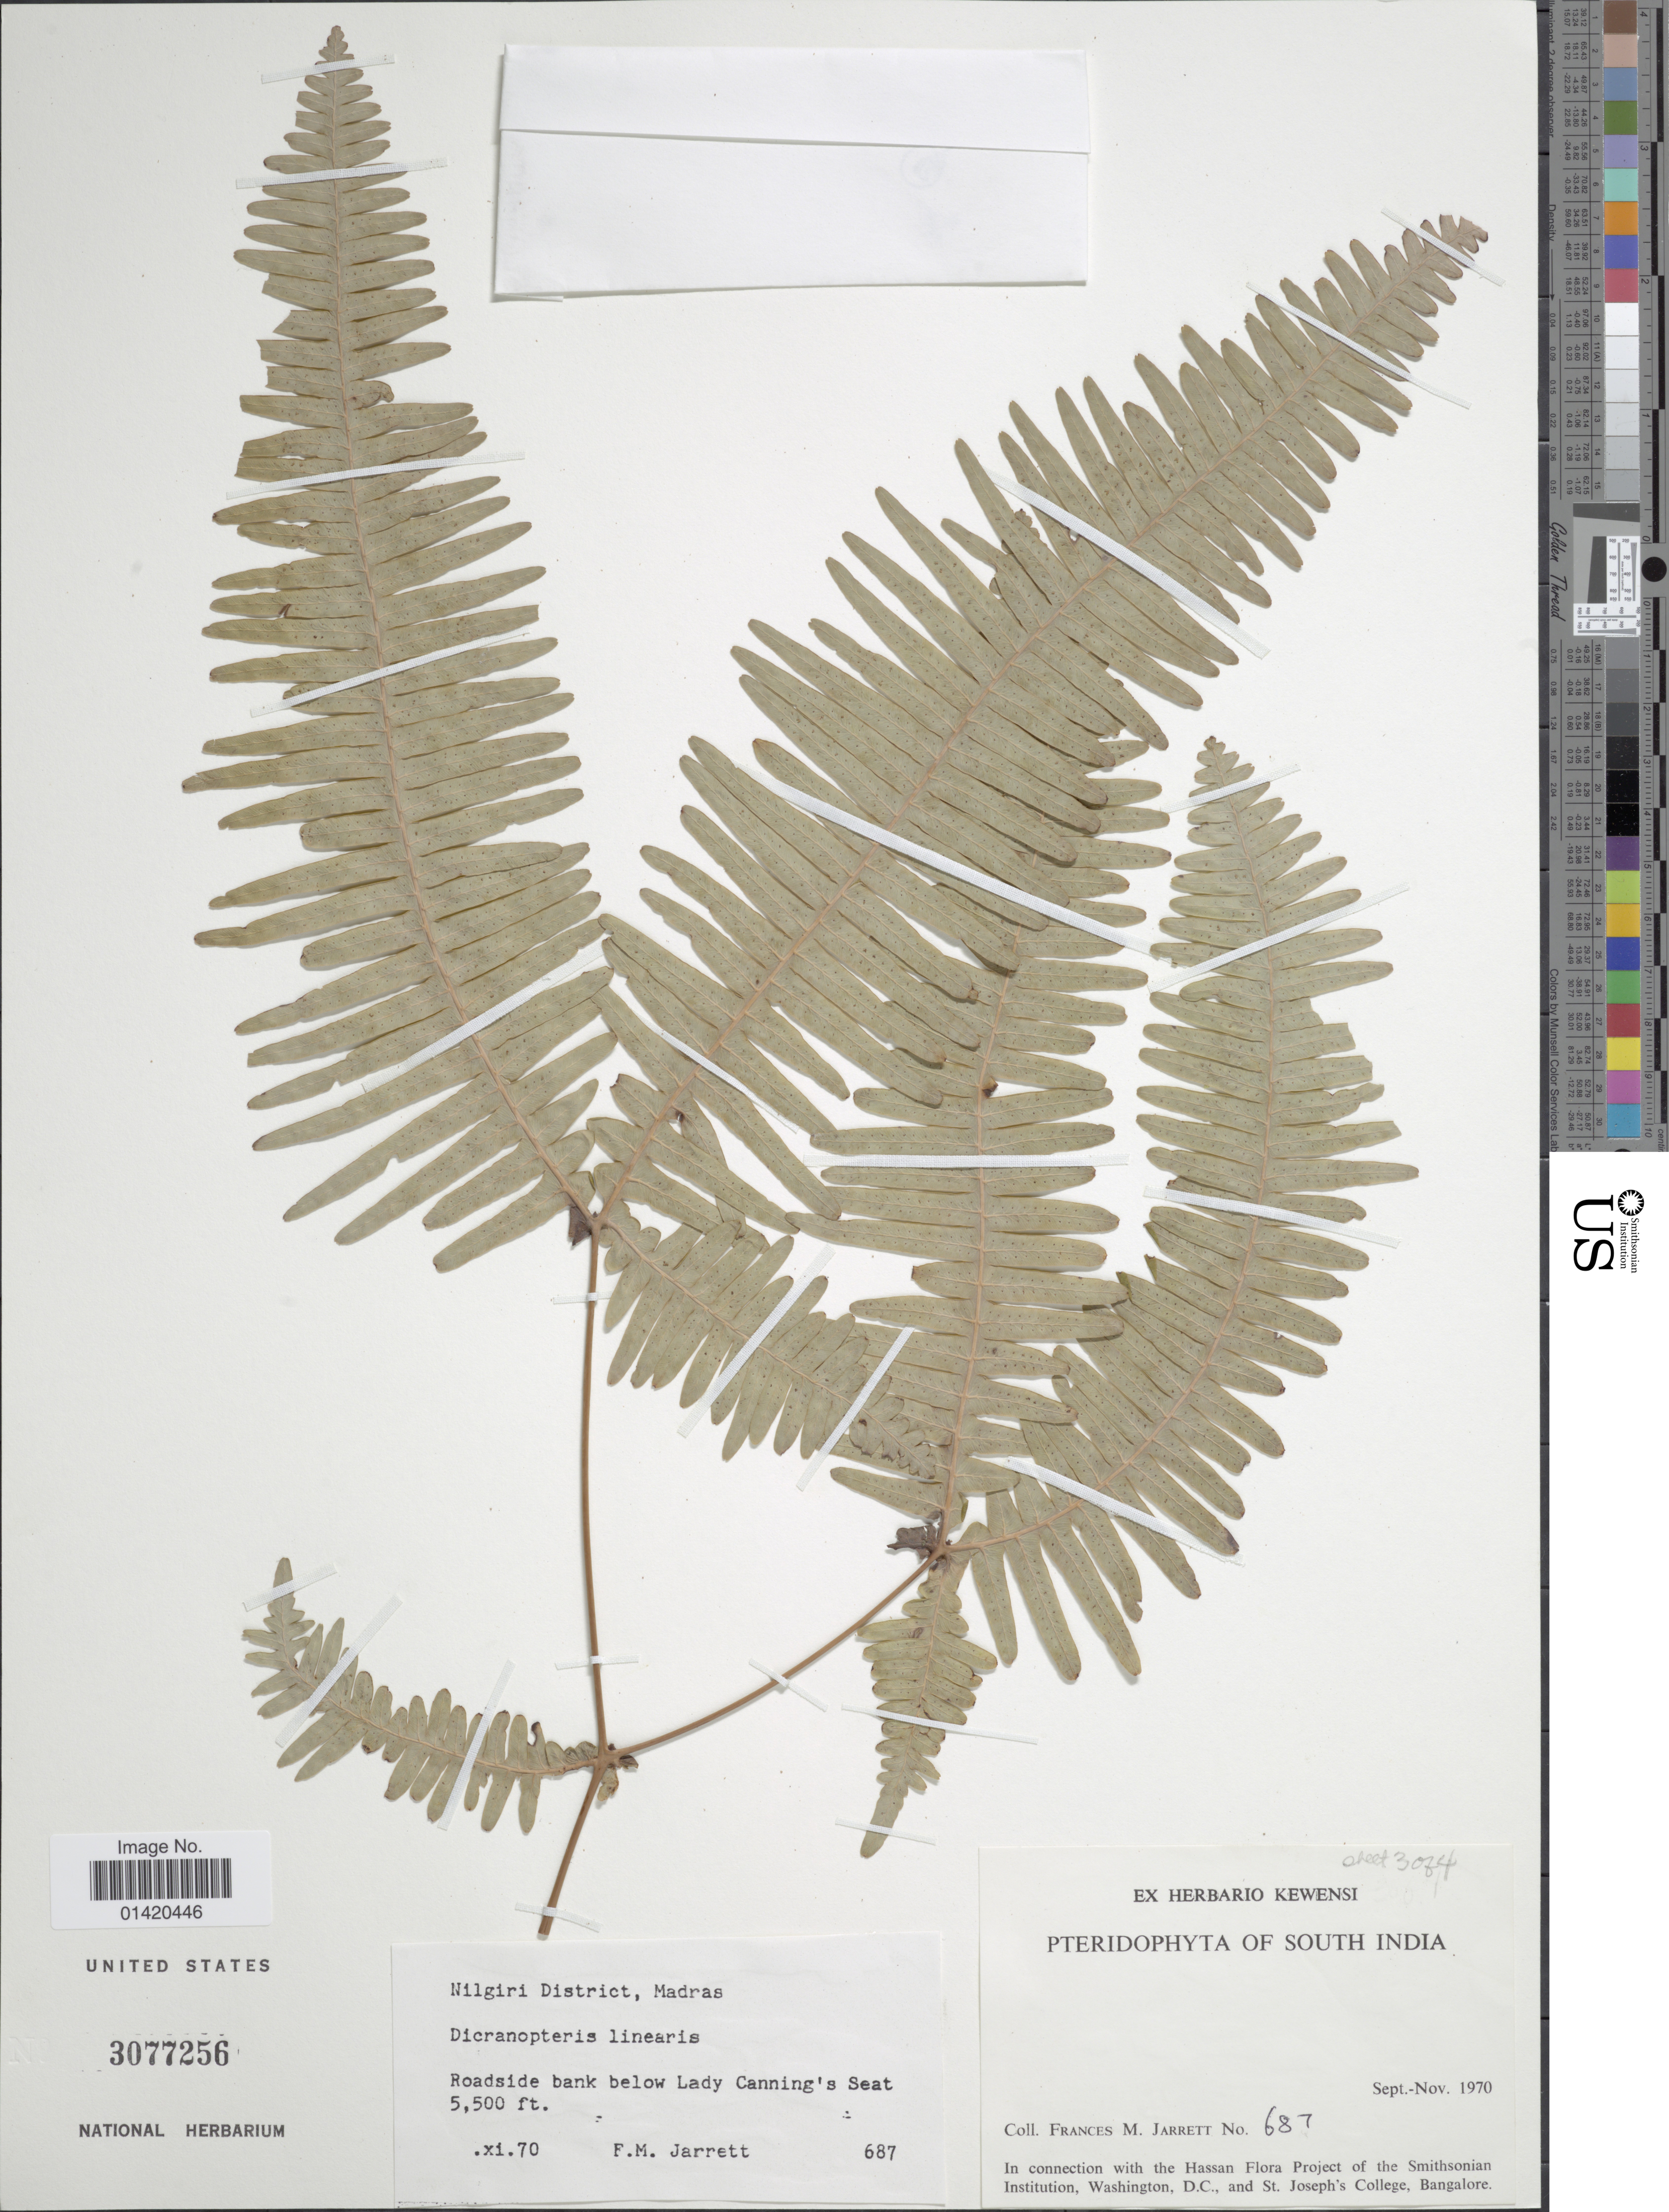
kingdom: Plantae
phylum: Tracheophyta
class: Polypodiopsida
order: Gleicheniales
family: Gleicheniaceae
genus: Dicranopteris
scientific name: Dicranopteris linearis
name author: (Burm. f.) Underw.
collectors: F. M. Jarrett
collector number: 687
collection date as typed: Transcribed d/m/y: /11/70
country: India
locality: Nilgiri District, Madras Roadside bank below Lady Canning's Seat, South India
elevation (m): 1676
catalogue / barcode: US 3077256